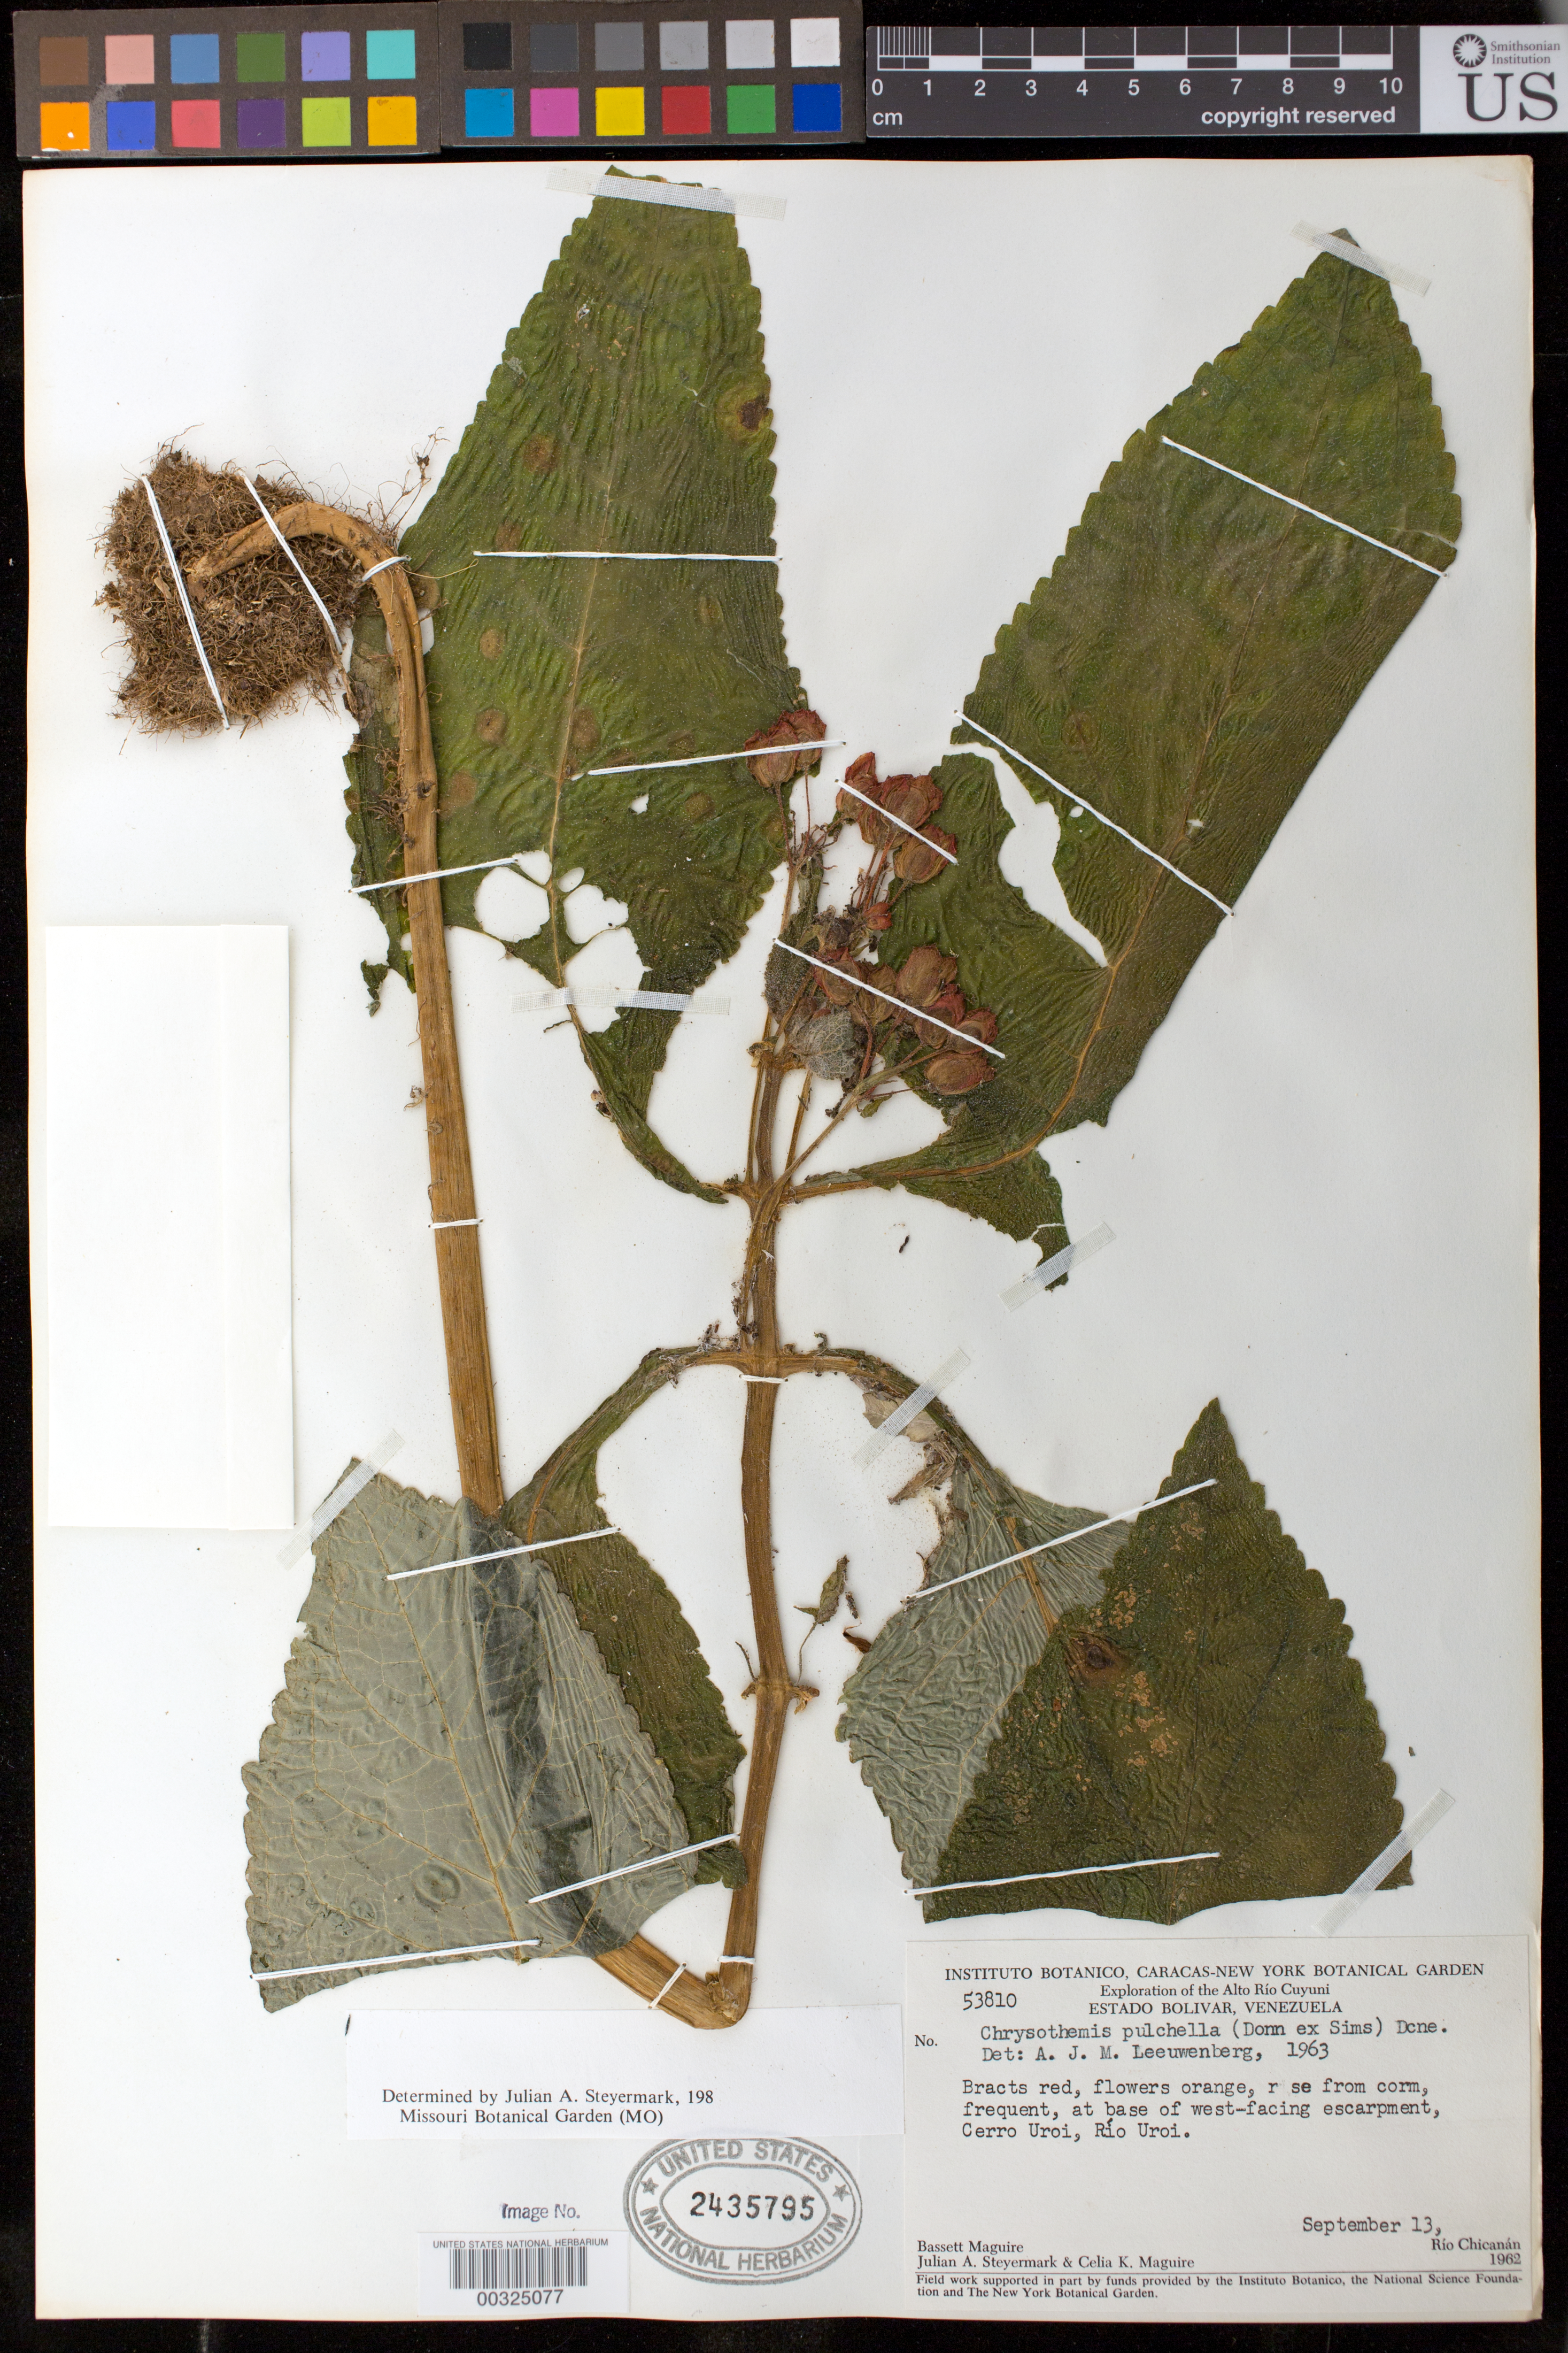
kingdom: Plantae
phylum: Tracheophyta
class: Magnoliopsida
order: Lamiales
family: Gesneriaceae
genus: Chrysothemis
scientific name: Chrysothemis pulchella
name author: (Donn ex Sims) Decne.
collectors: B. Maguire, J. Steyermark & C. K. Maguire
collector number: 53810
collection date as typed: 13 Sep 1962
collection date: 1962-09-13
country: Venezuela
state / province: Bolívar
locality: At base of west-facing escarpment, Cerro Uroi, Rio Uroi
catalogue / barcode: US 2435795